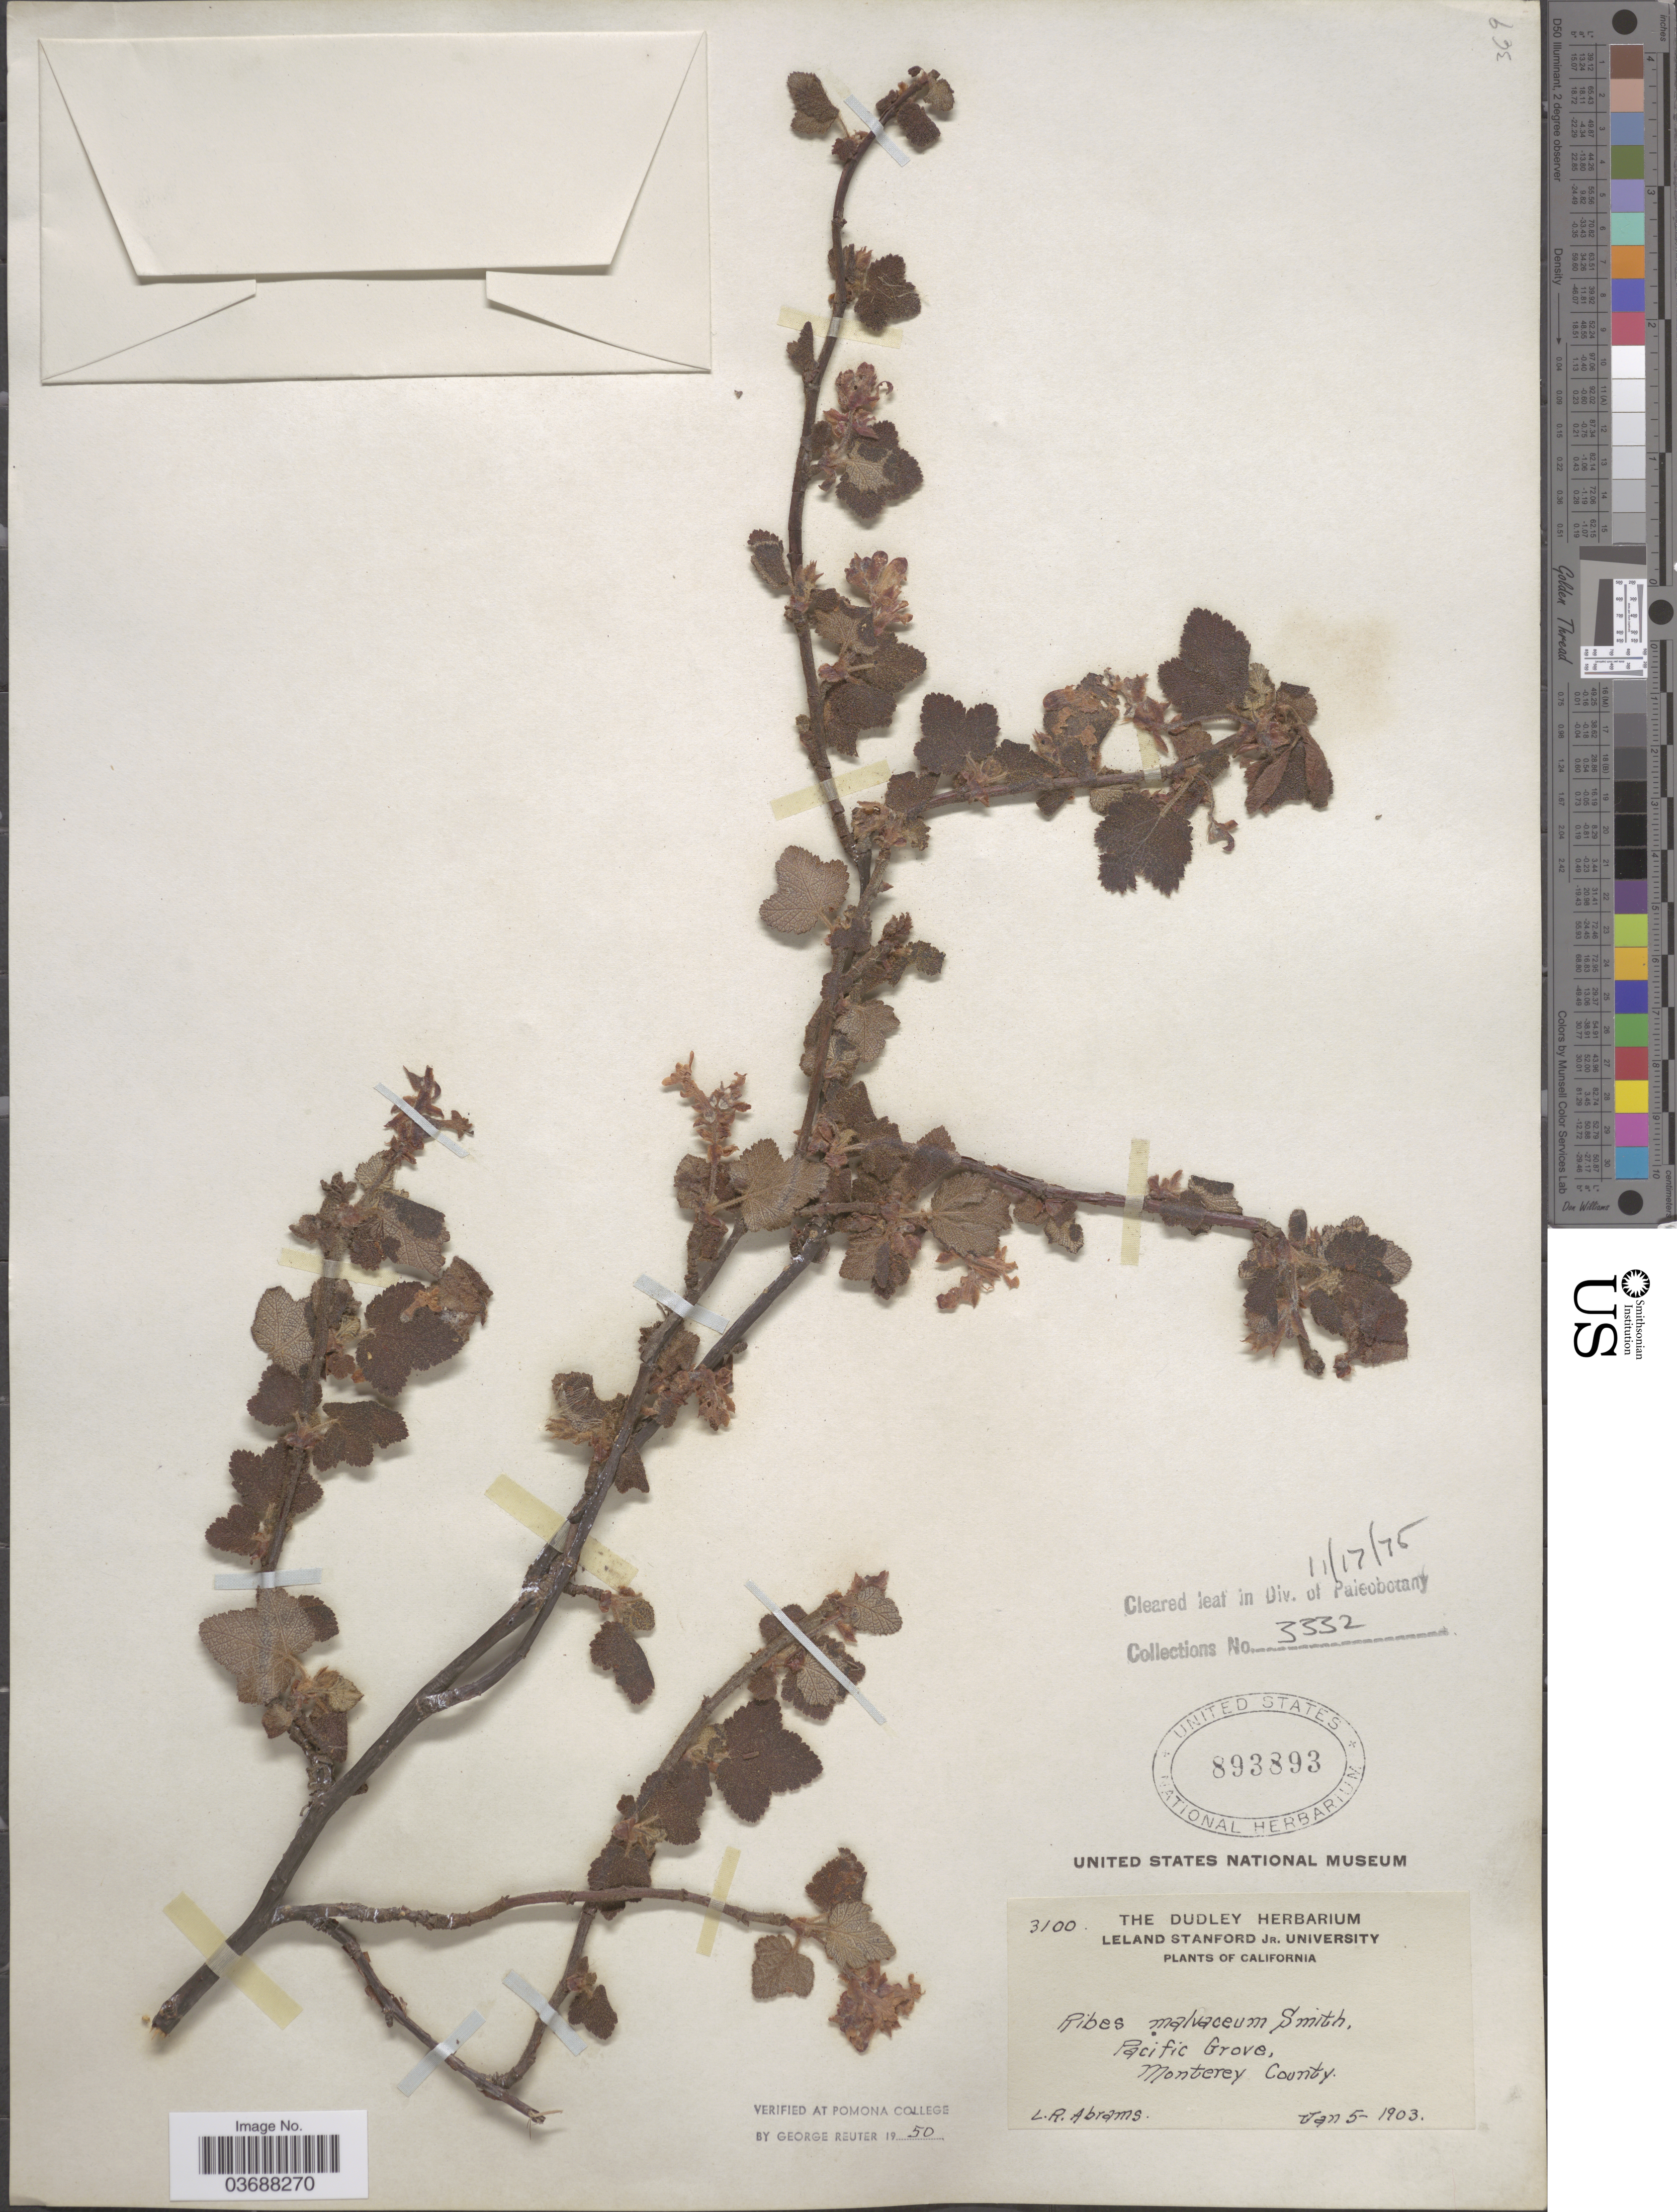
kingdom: Plantae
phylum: Tracheophyta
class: Magnoliopsida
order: Saxifragales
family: Grossulariaceae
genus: Ribes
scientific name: Ribes malvaceum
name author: Sm.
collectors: L. Abrams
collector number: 3100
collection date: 1903-01-05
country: United States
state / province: California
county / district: Monterey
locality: Pacific Grove. Monterey County.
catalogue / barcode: US 893893